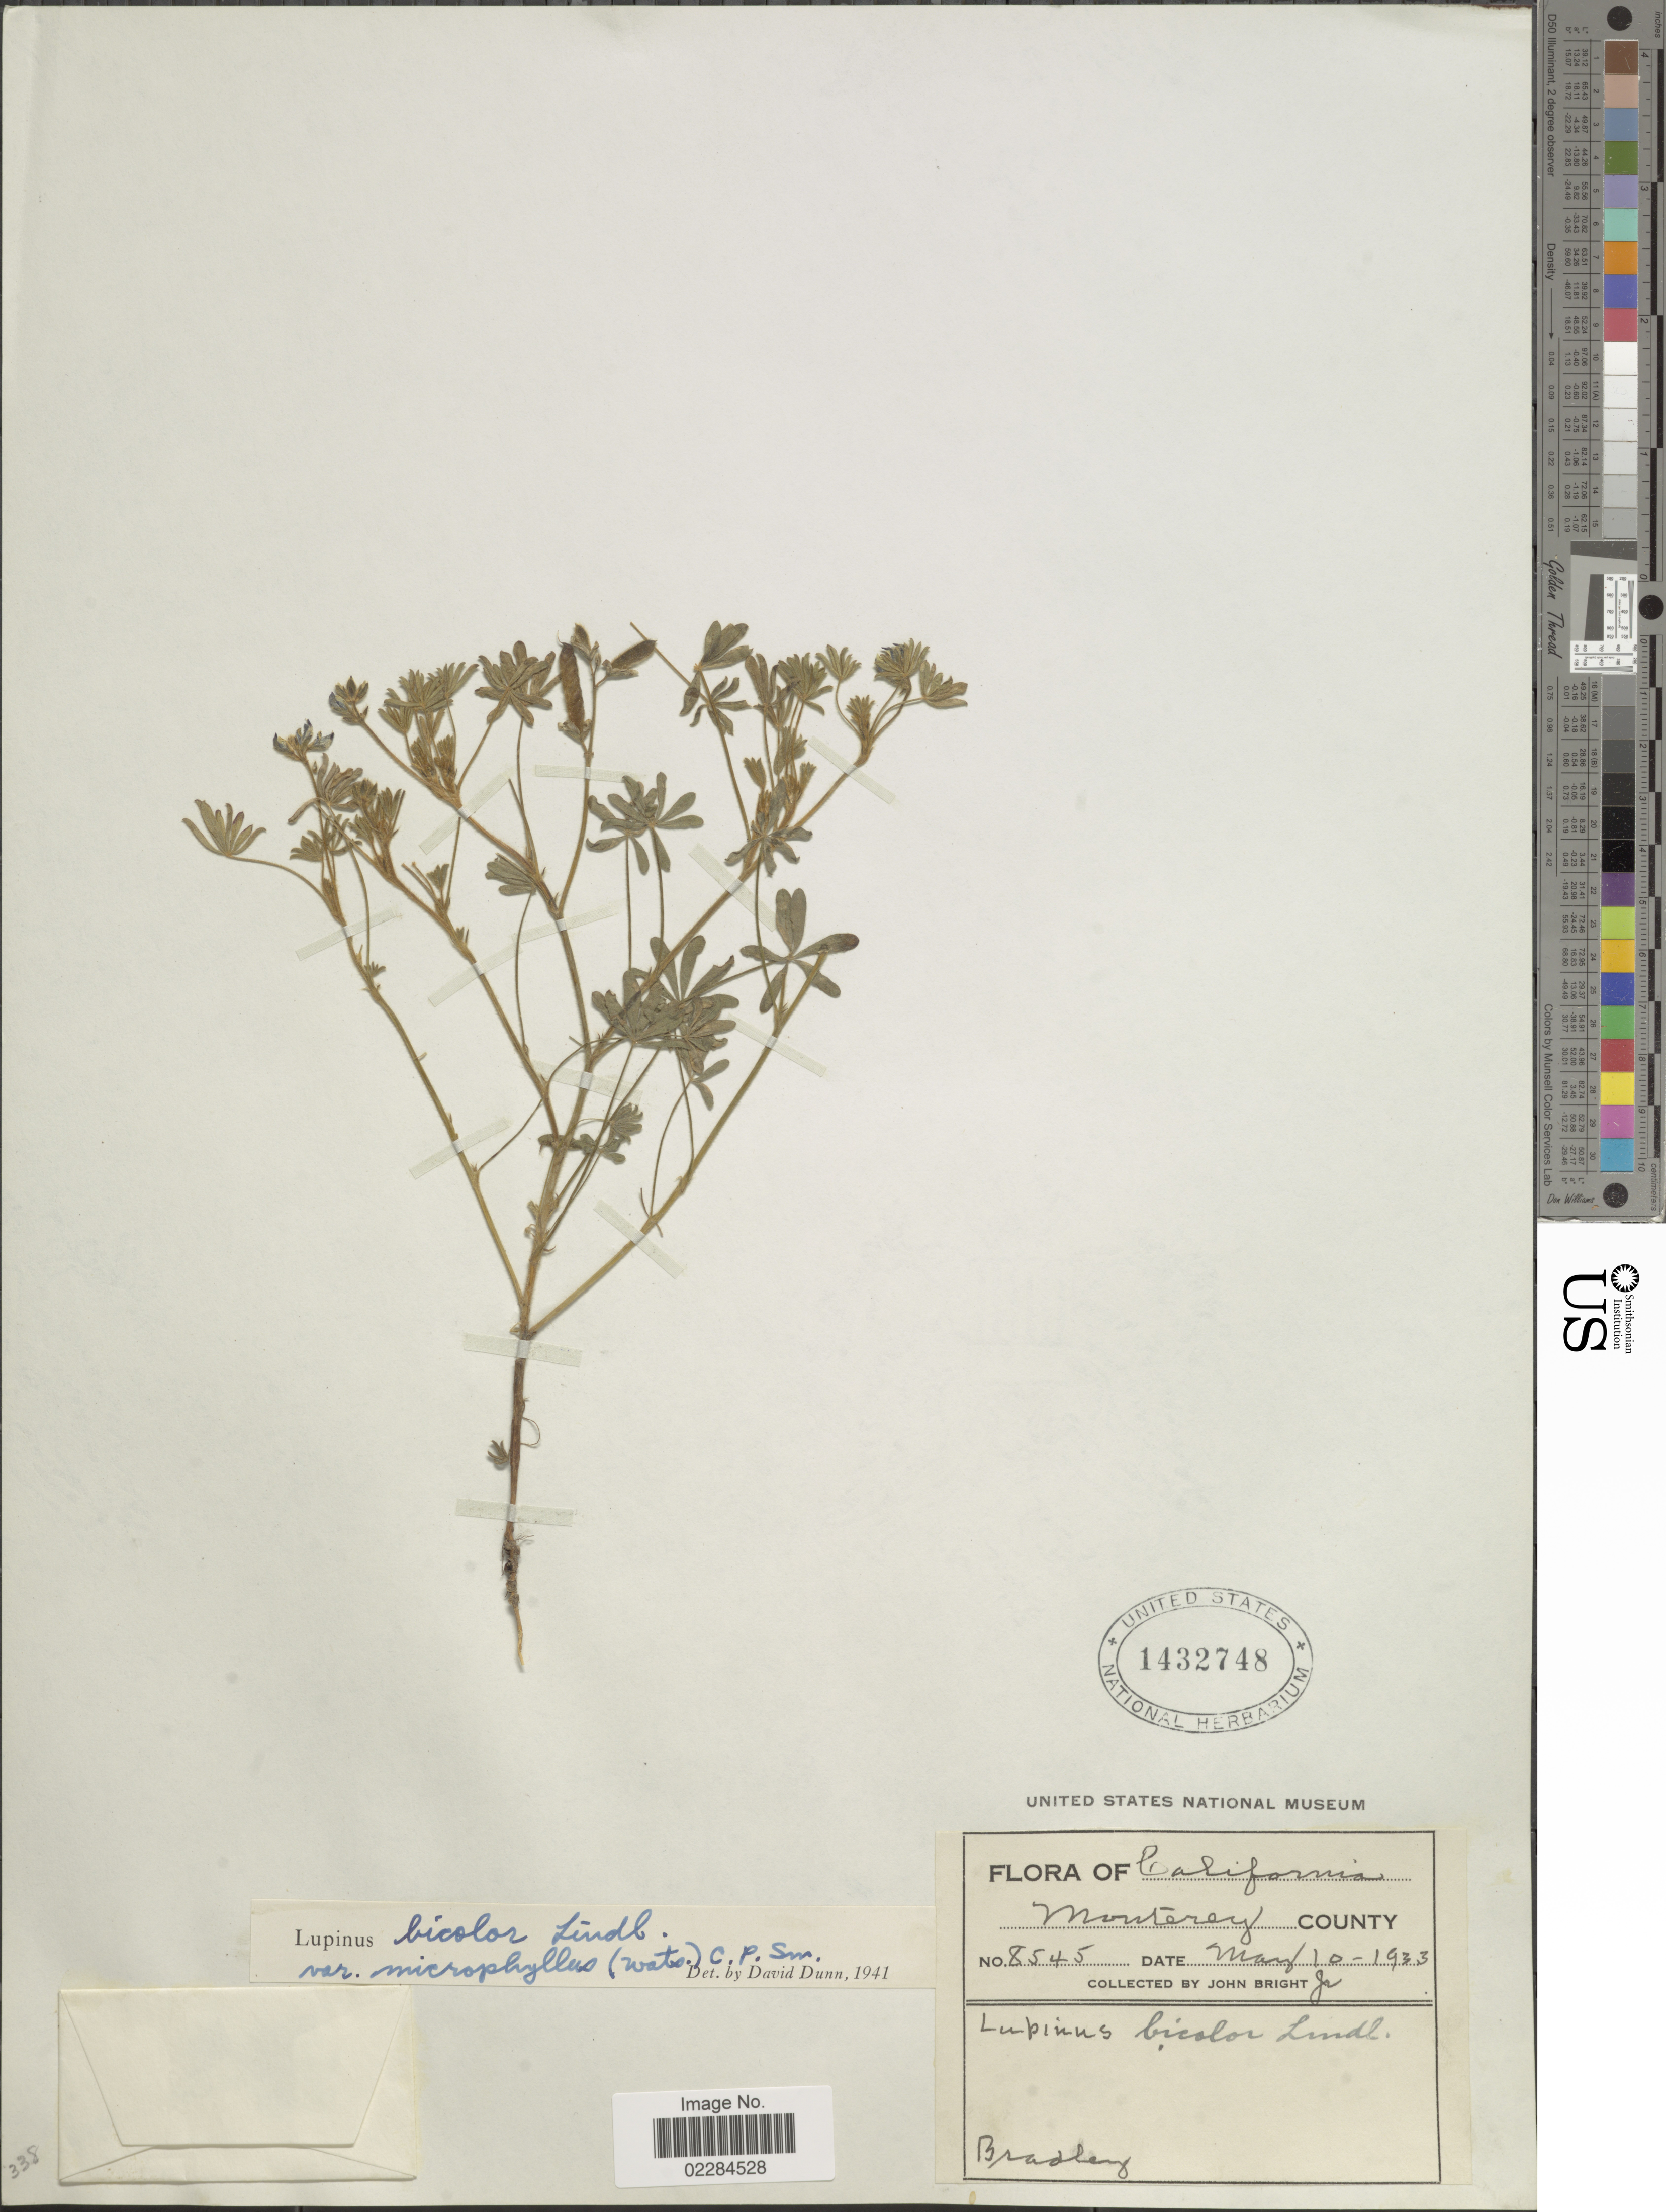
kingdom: Plantae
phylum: Tracheophyta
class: Magnoliopsida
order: Fabales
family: Fabaceae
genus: Lupinus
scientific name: Lupinus bicolor var. microphyllus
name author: Lindl.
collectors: J. Bright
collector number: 8545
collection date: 1933-05-10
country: United States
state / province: California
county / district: Monterey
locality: Monterey Couny, Bradley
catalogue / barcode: US 1432748